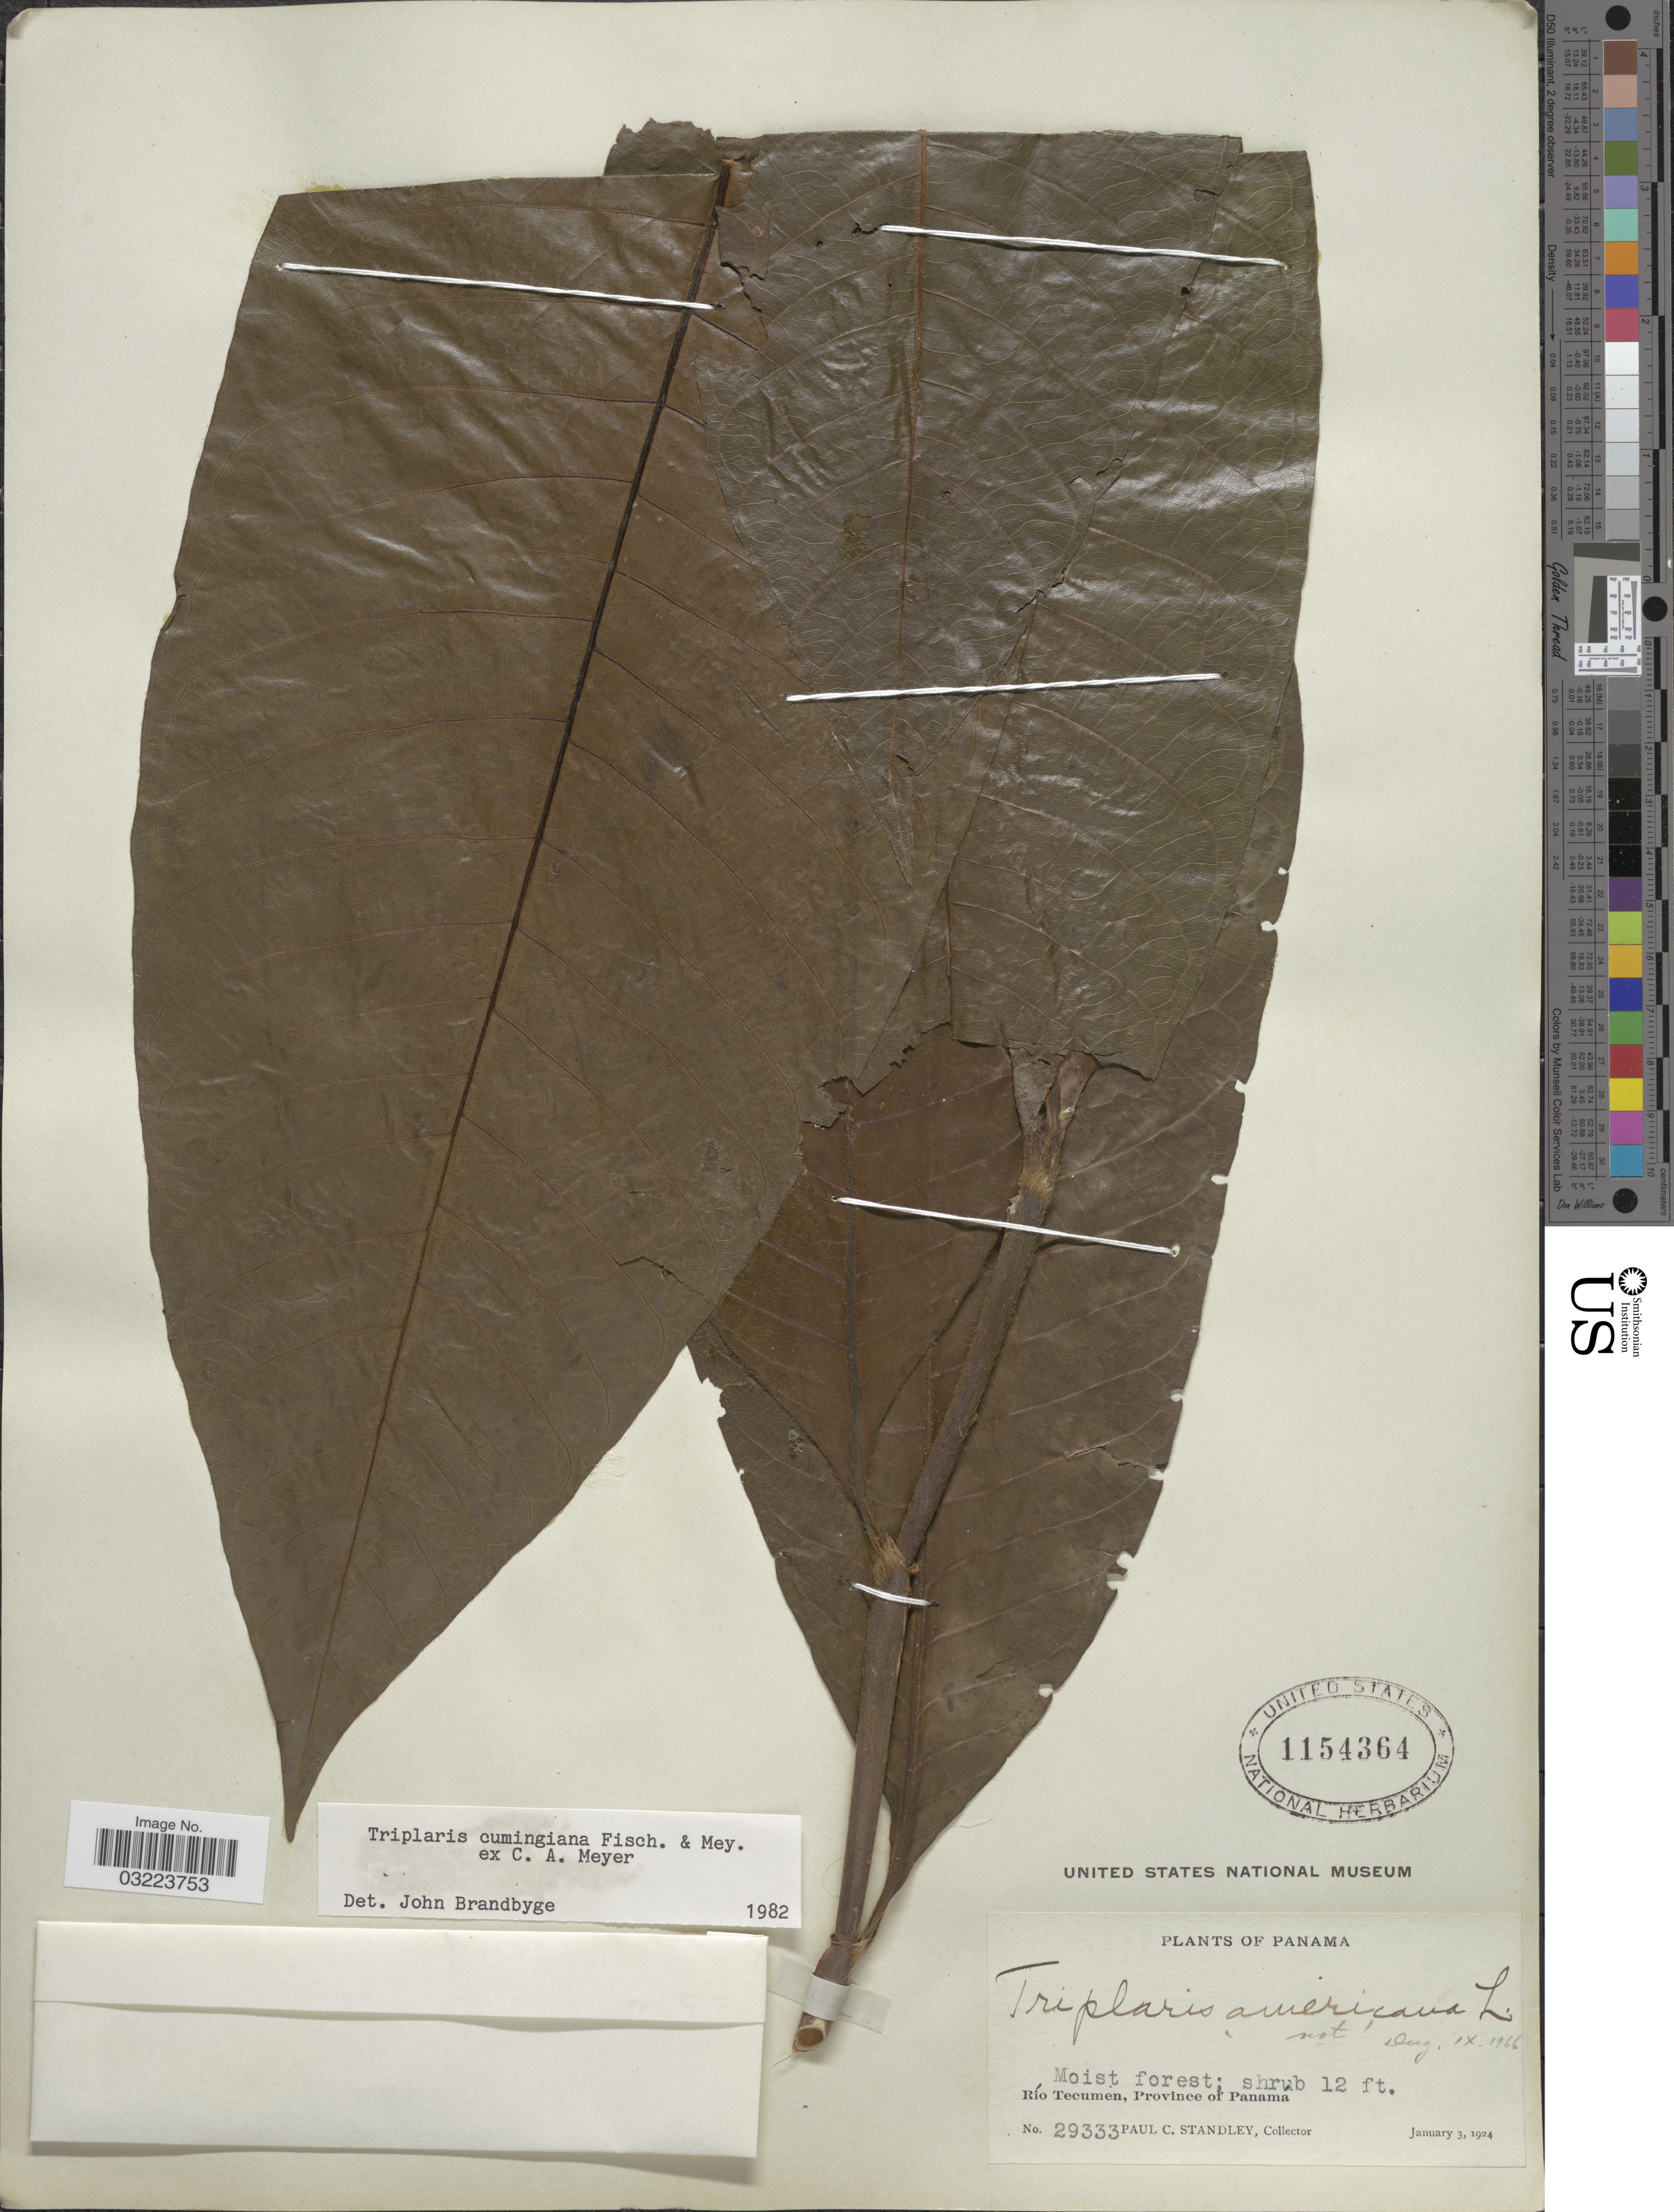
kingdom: Plantae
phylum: Tracheophyta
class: Magnoliopsida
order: Caryophyllales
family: Polygonaceae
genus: Triplaris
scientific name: Triplaris cumingiana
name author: Fisch. & C.A. Mey. ex C.A. Mey.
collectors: P. C. Standley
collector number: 29333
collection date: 1924-01-03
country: Panama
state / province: Panamá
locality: Río Tecumen.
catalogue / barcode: US 1154364